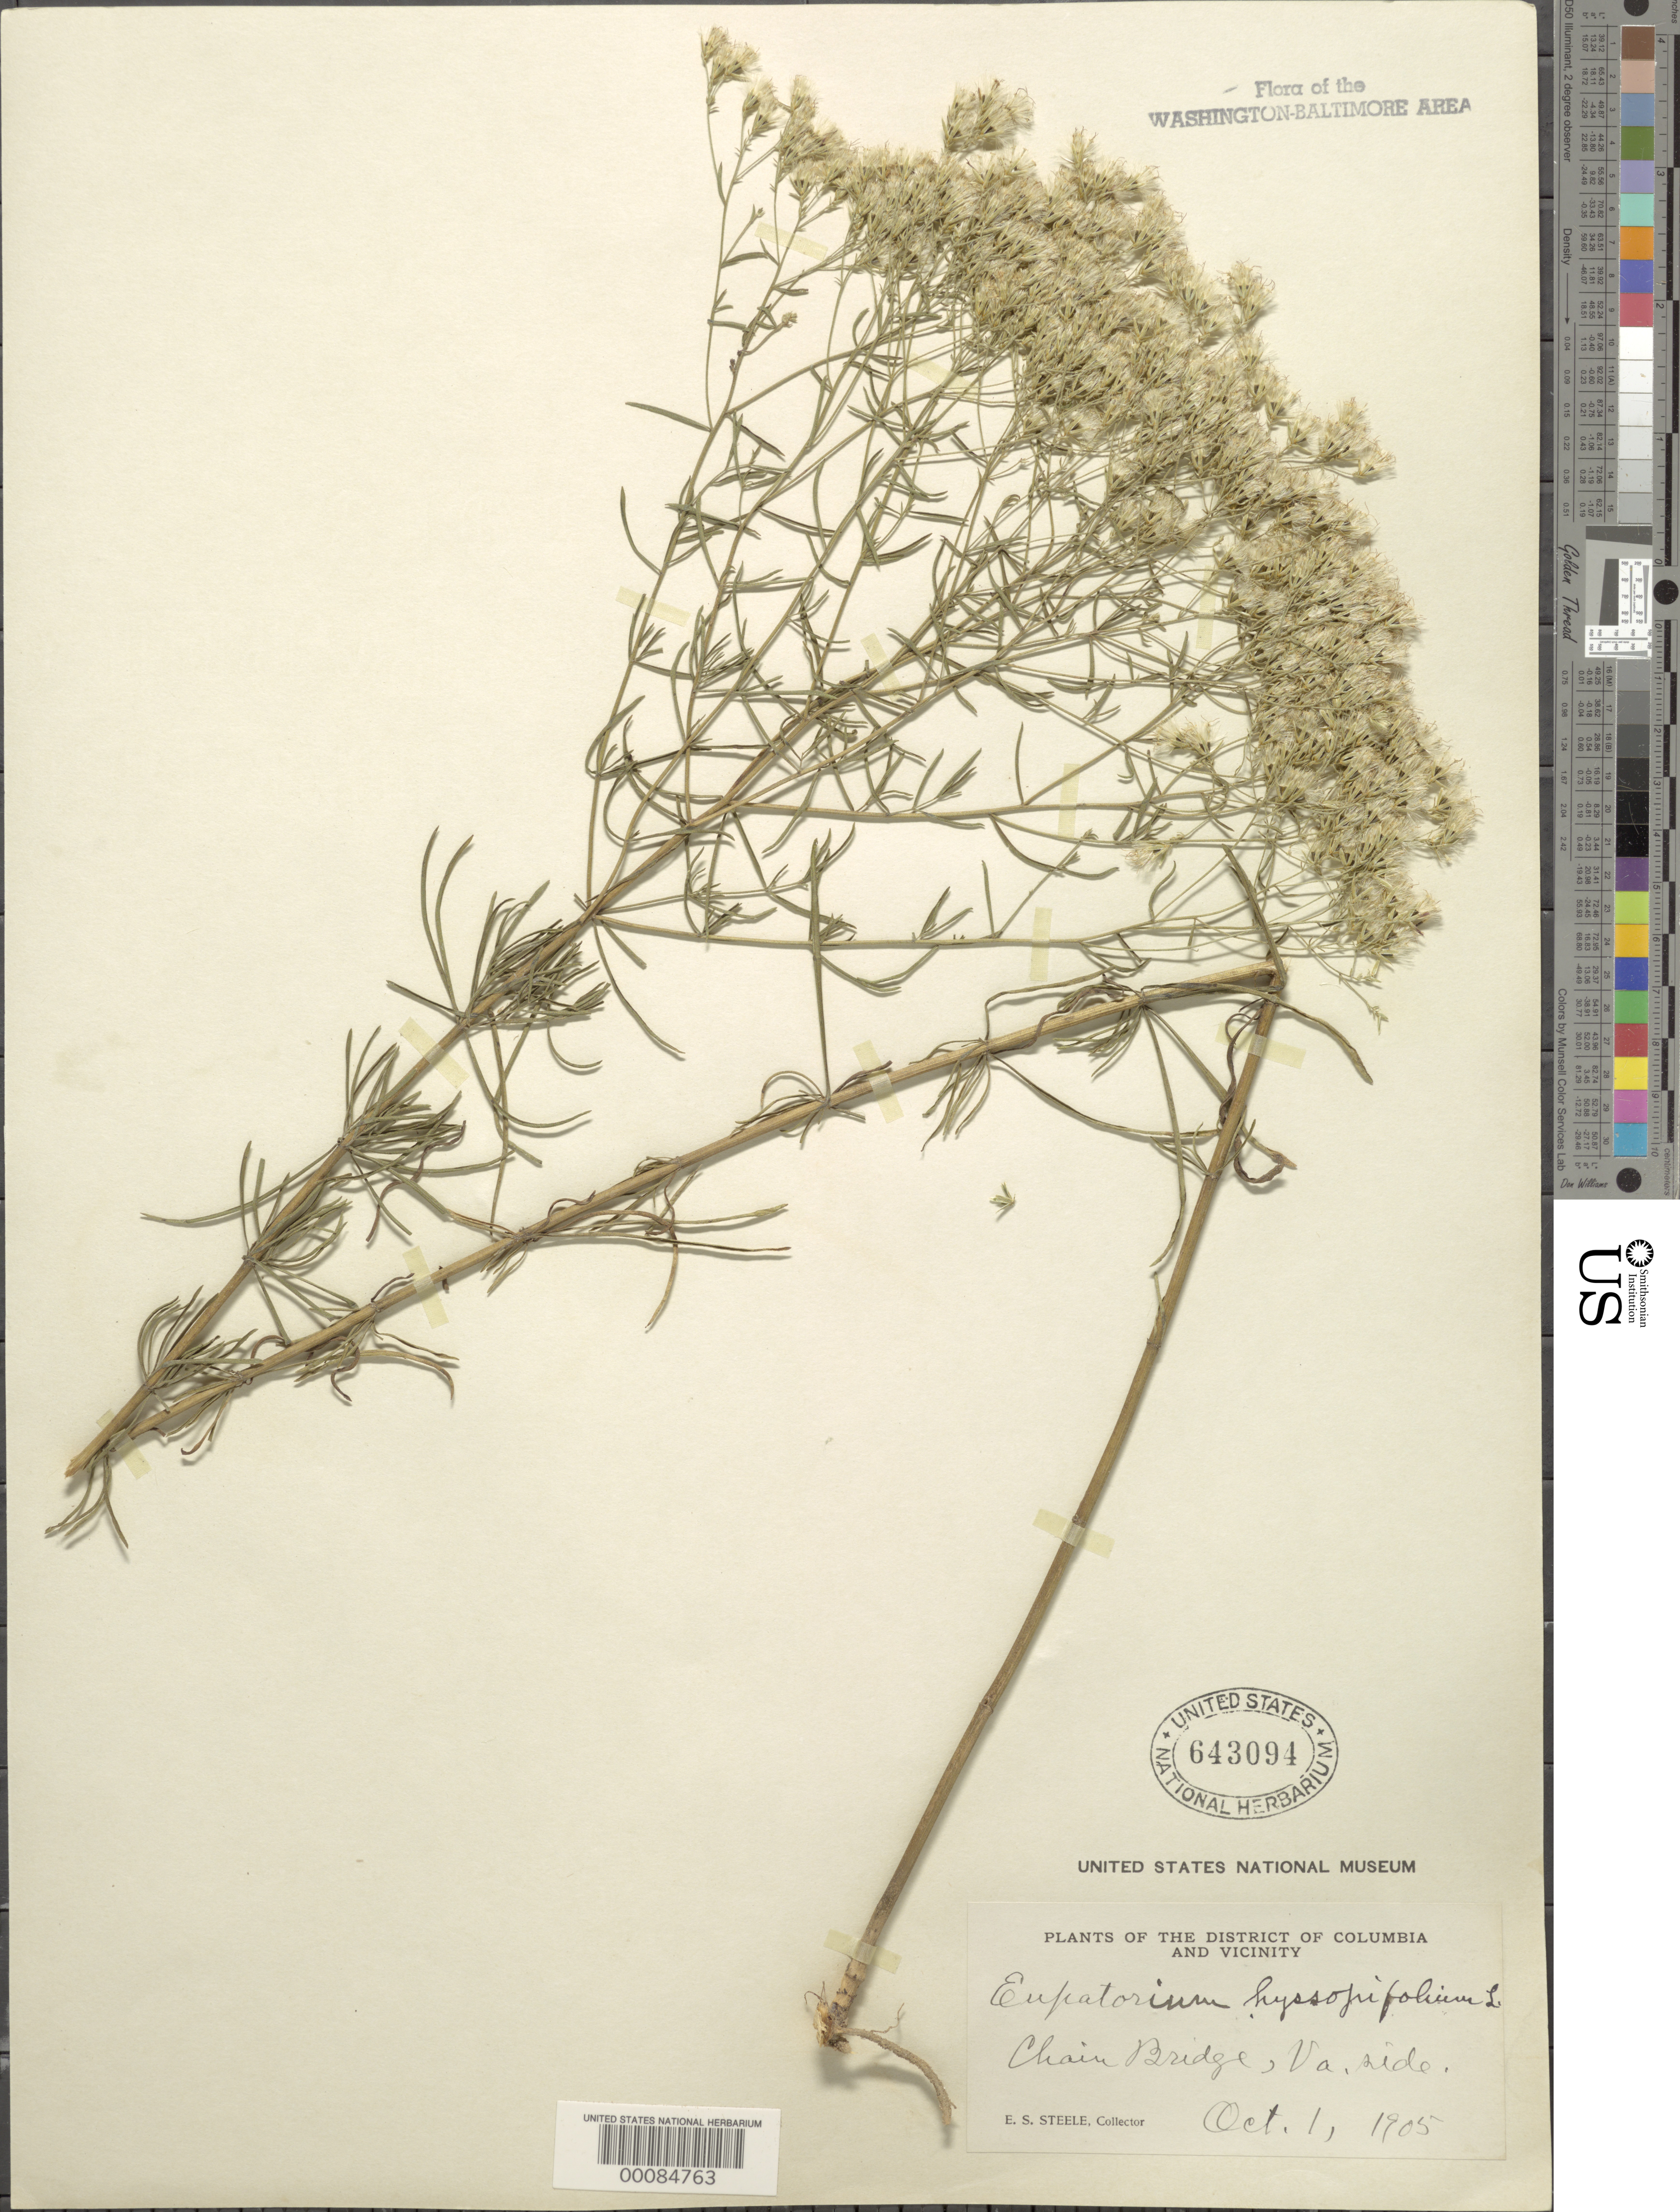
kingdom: Plantae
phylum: Tracheophyta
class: Magnoliopsida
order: Asterales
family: Asteraceae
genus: Eupatorium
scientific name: Eupatorium hyssopifolium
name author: L.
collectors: E. Steele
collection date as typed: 01 Oct 1905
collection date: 1905-10-01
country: United States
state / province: Virginia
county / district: Fairfax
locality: Chain Bridge C. & O. Canal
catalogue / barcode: US 643094